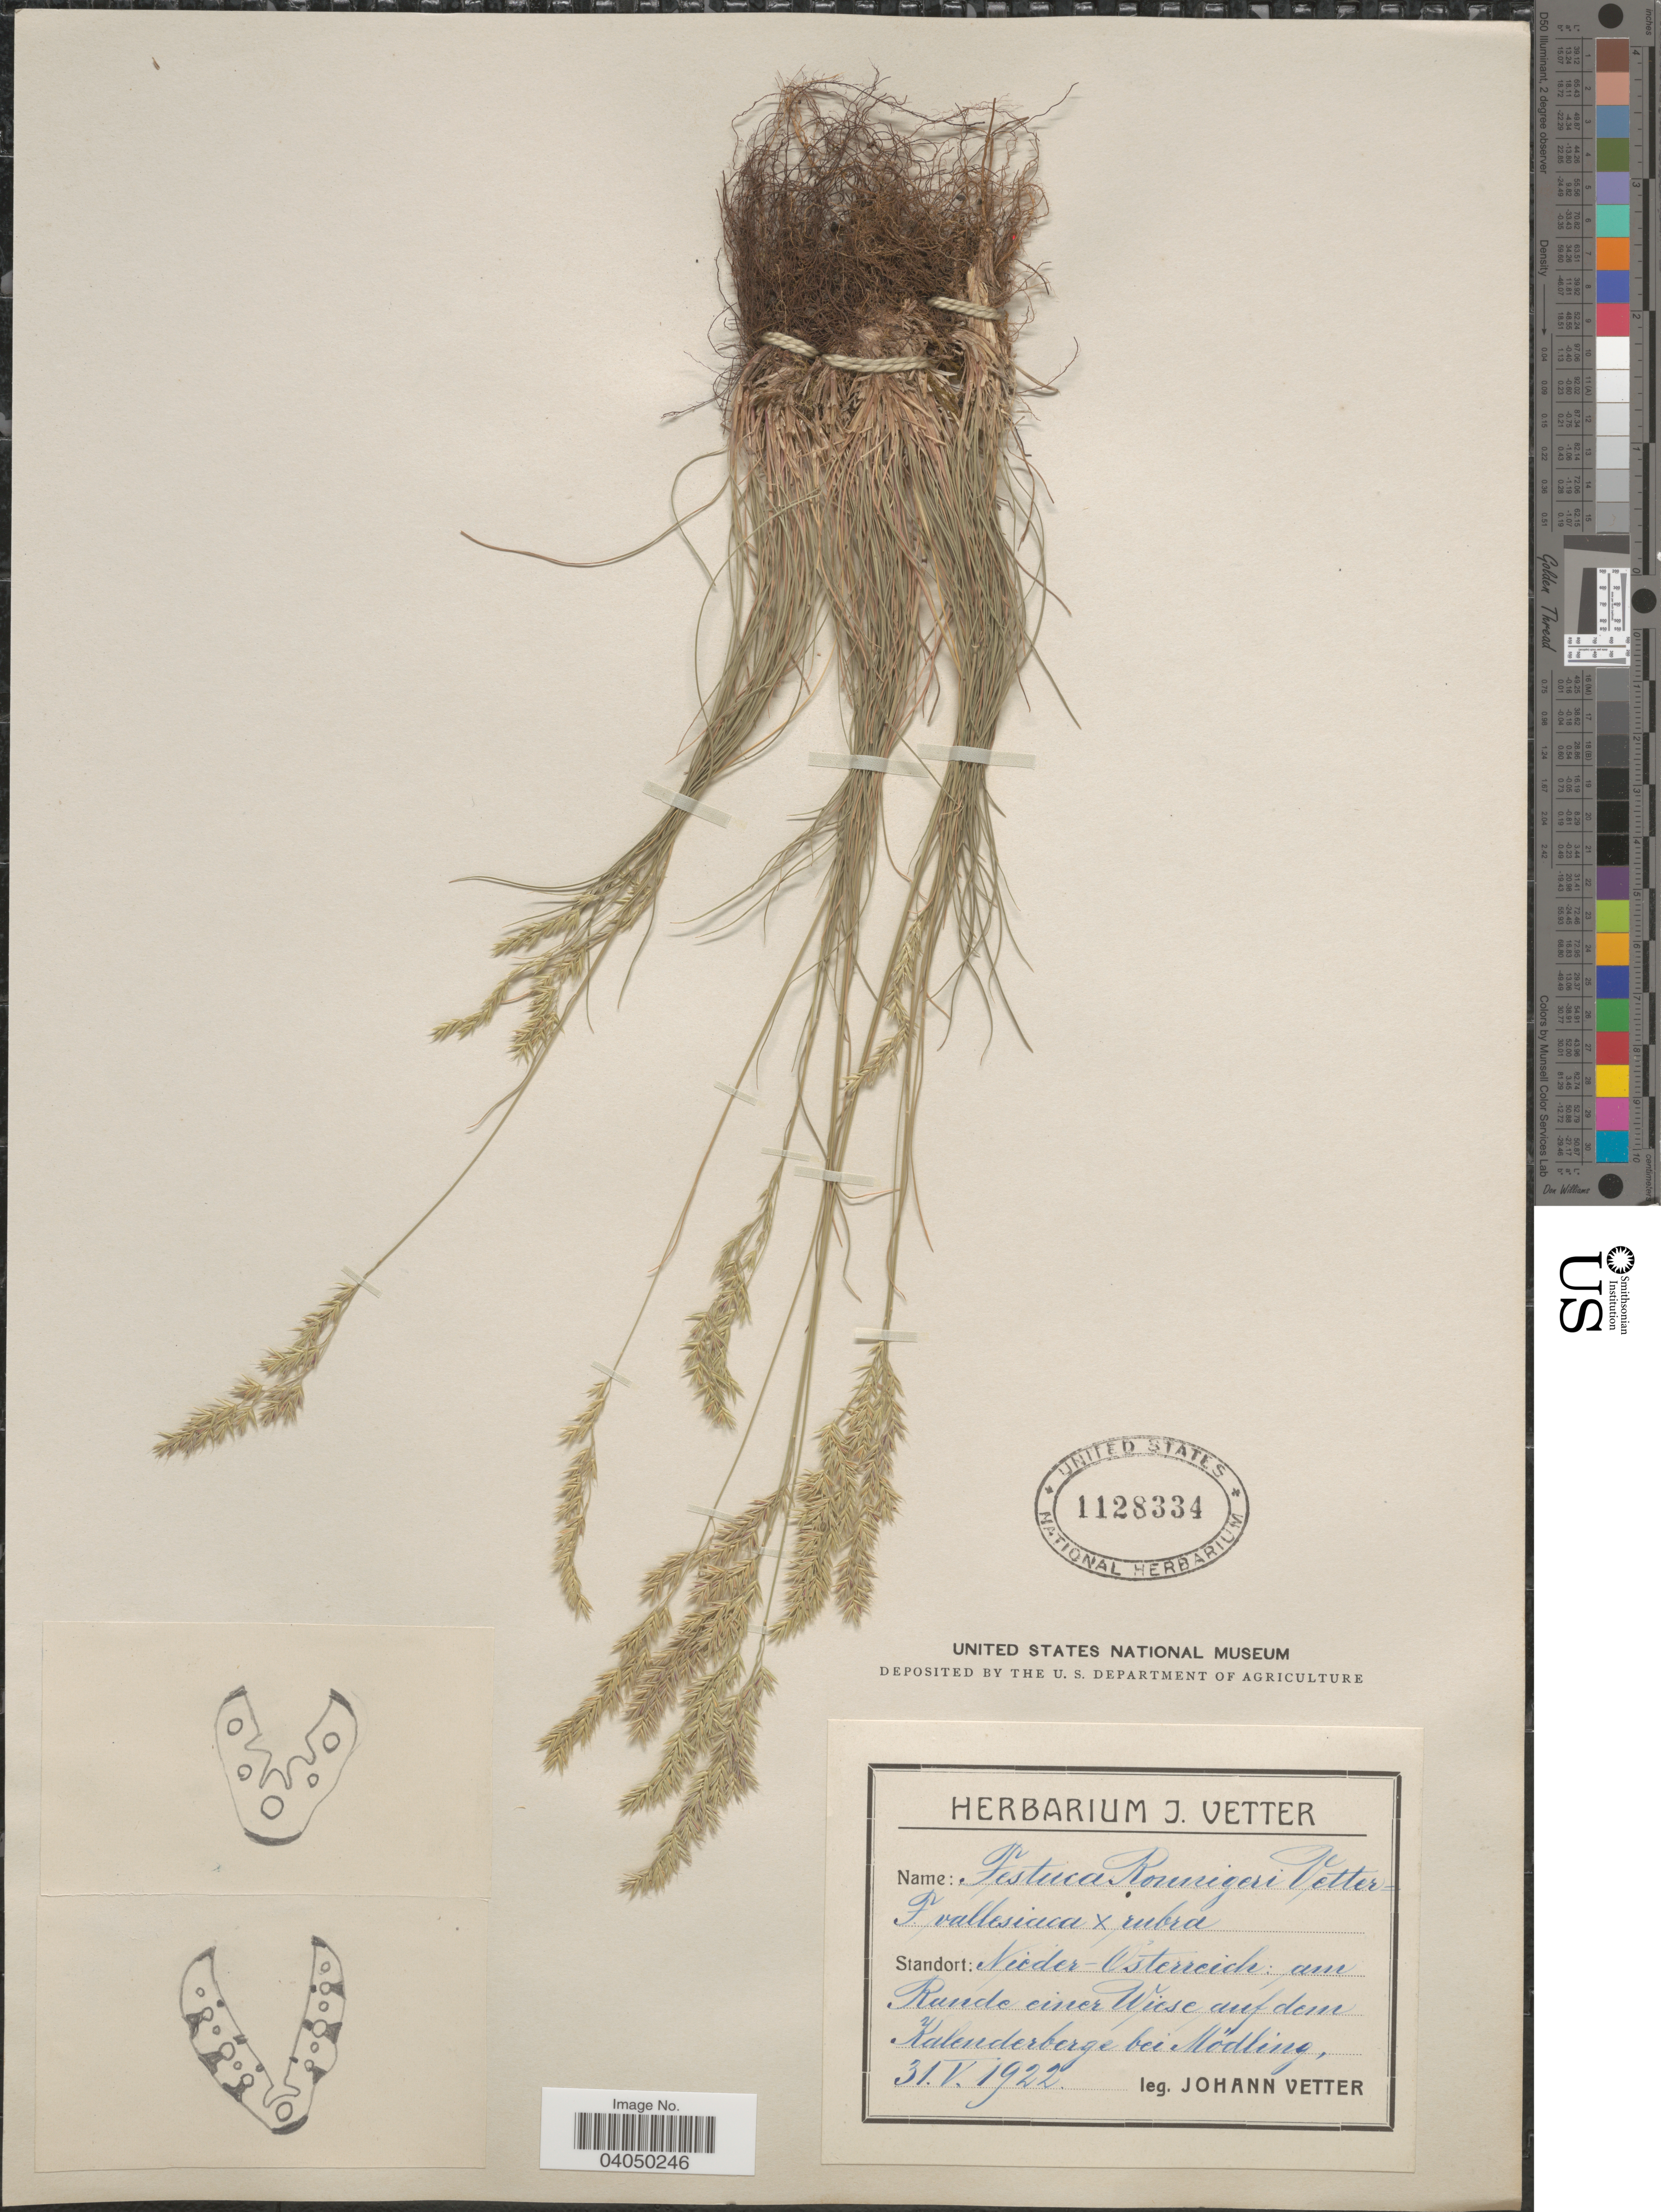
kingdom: Plantae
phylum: Tracheophyta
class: Liliopsida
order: Poales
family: Poaceae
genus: Festuca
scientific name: Festuca valesiaca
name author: Schleich. ex Gaudin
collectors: J. Vetter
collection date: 1922-05-31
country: Austria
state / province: Niederosterreich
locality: Am Rande einer Wiese auf dem Kalenderberge bei Mödling.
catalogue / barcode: US 1128334